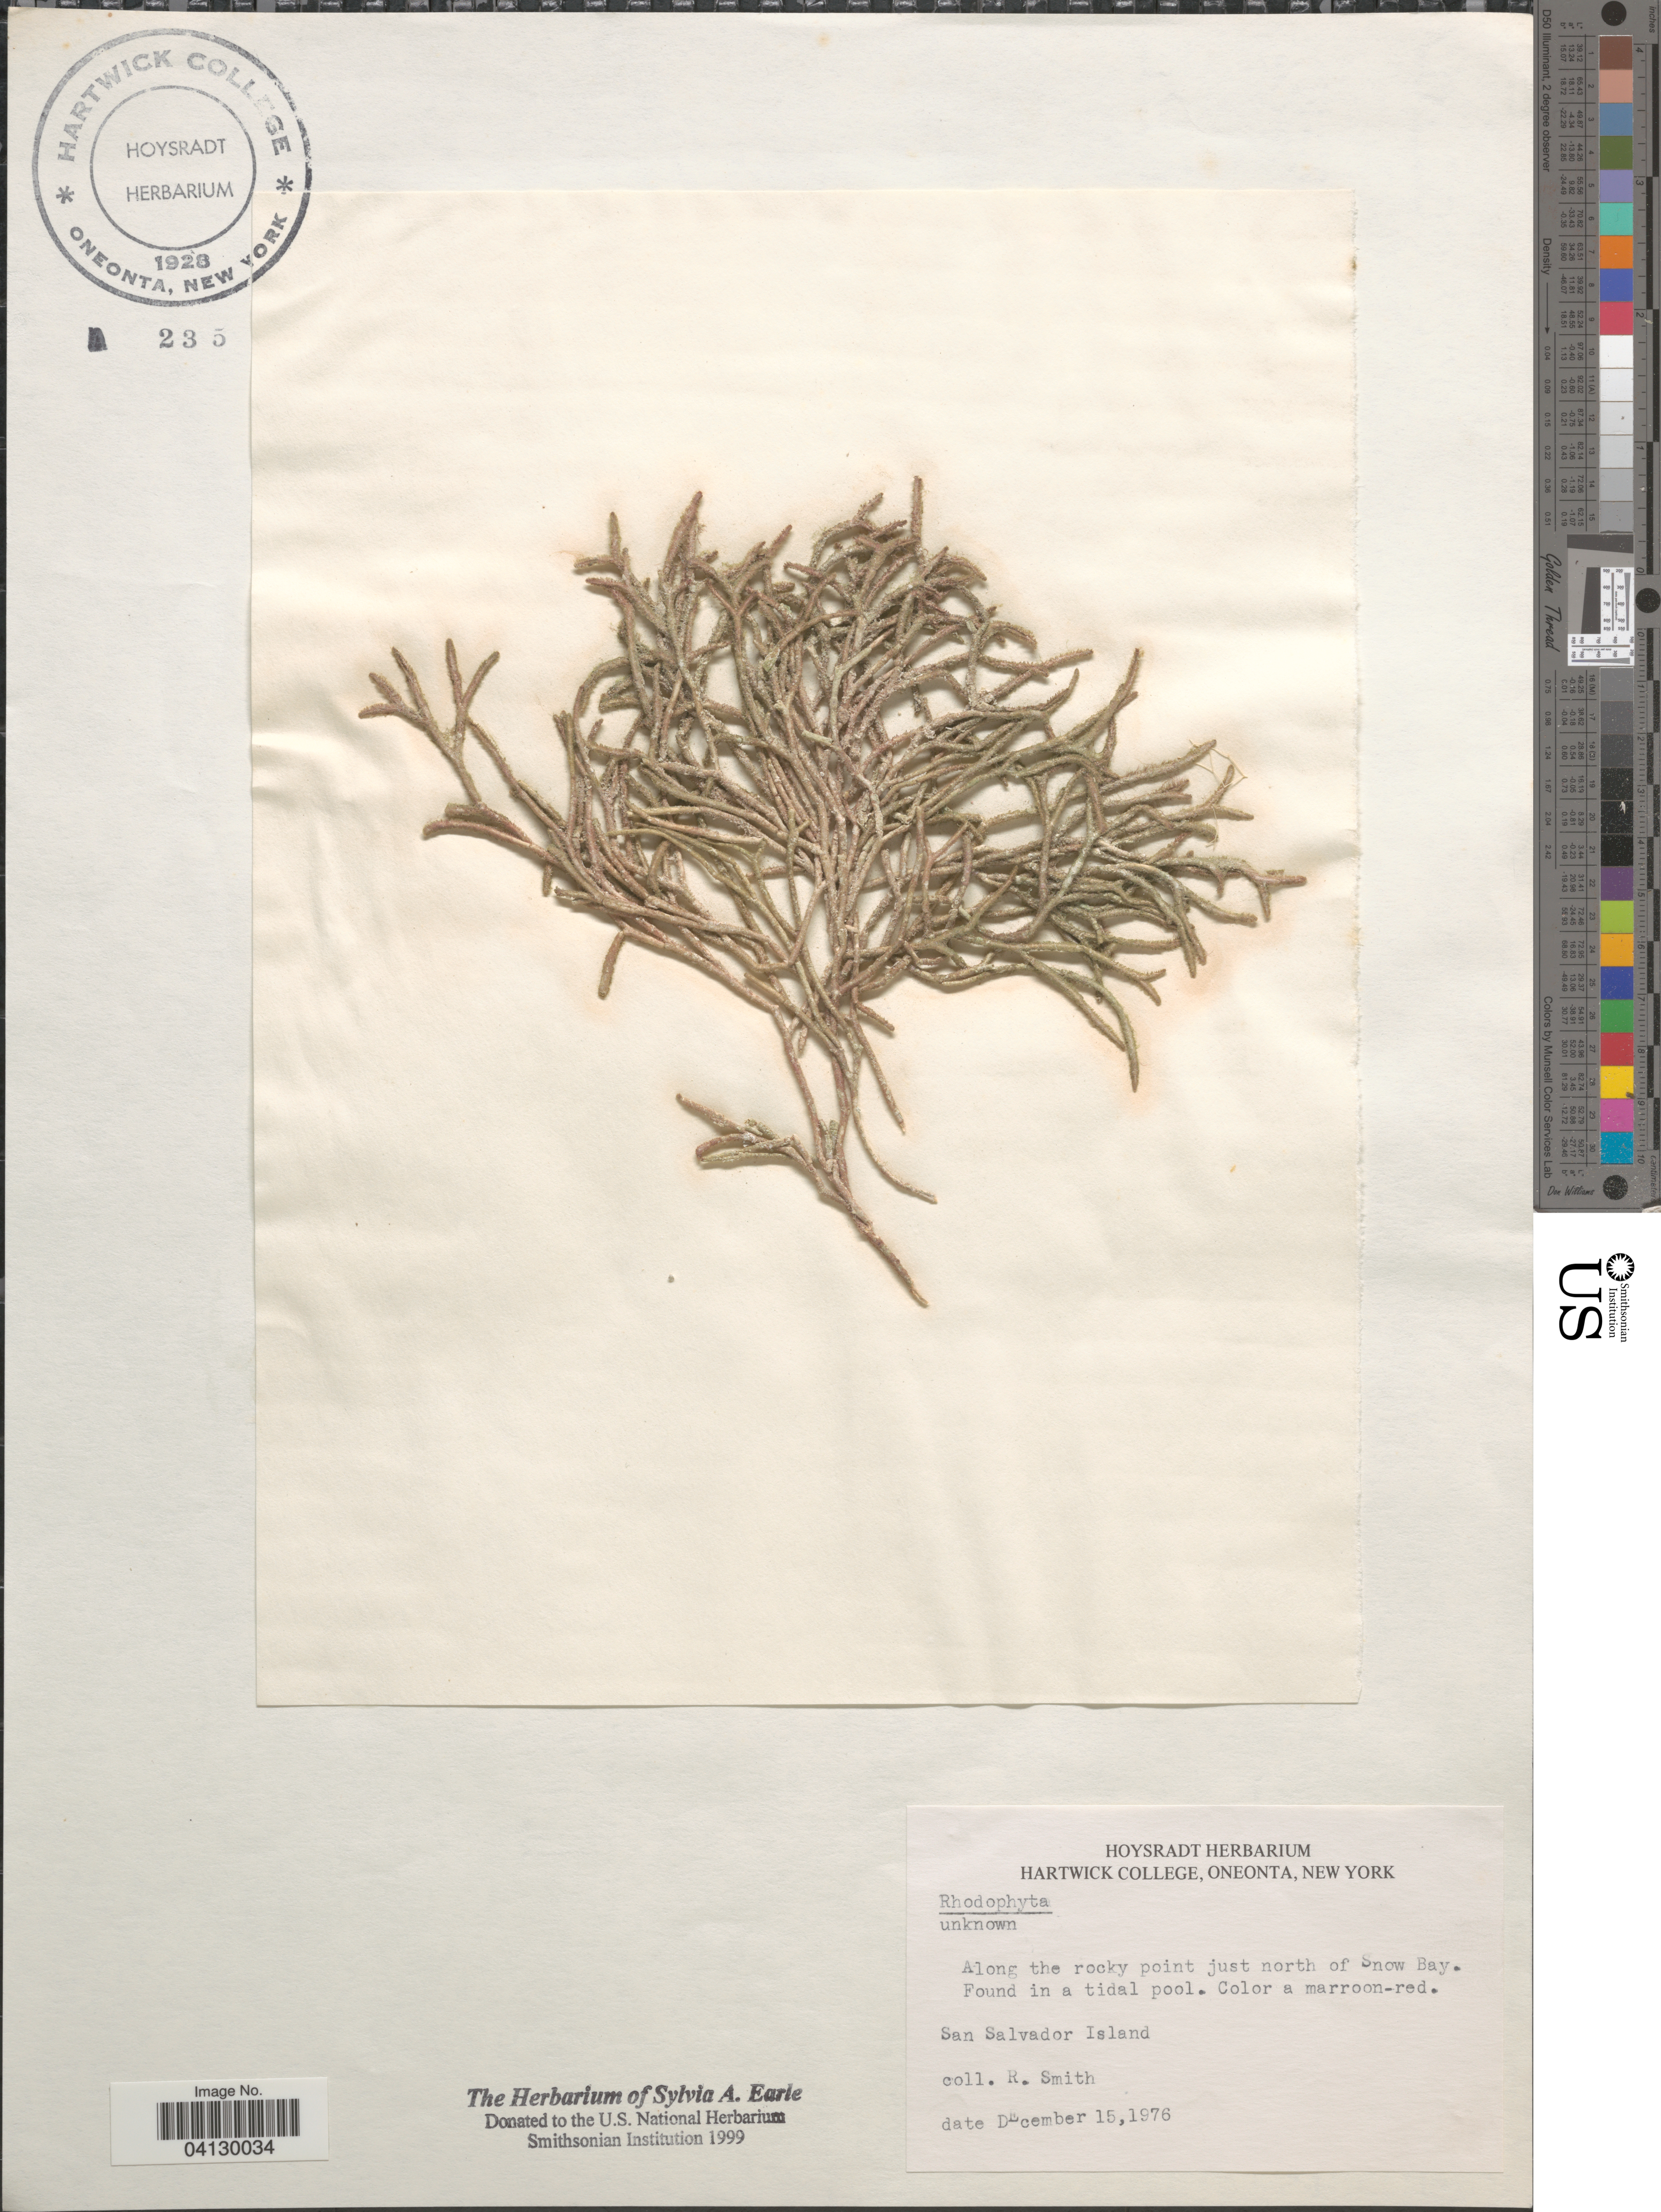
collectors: R. Smith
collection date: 1976-12-15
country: Bahamas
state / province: San Salvador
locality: San Salvador Island. Along the rocky point just north of Snow Bay.